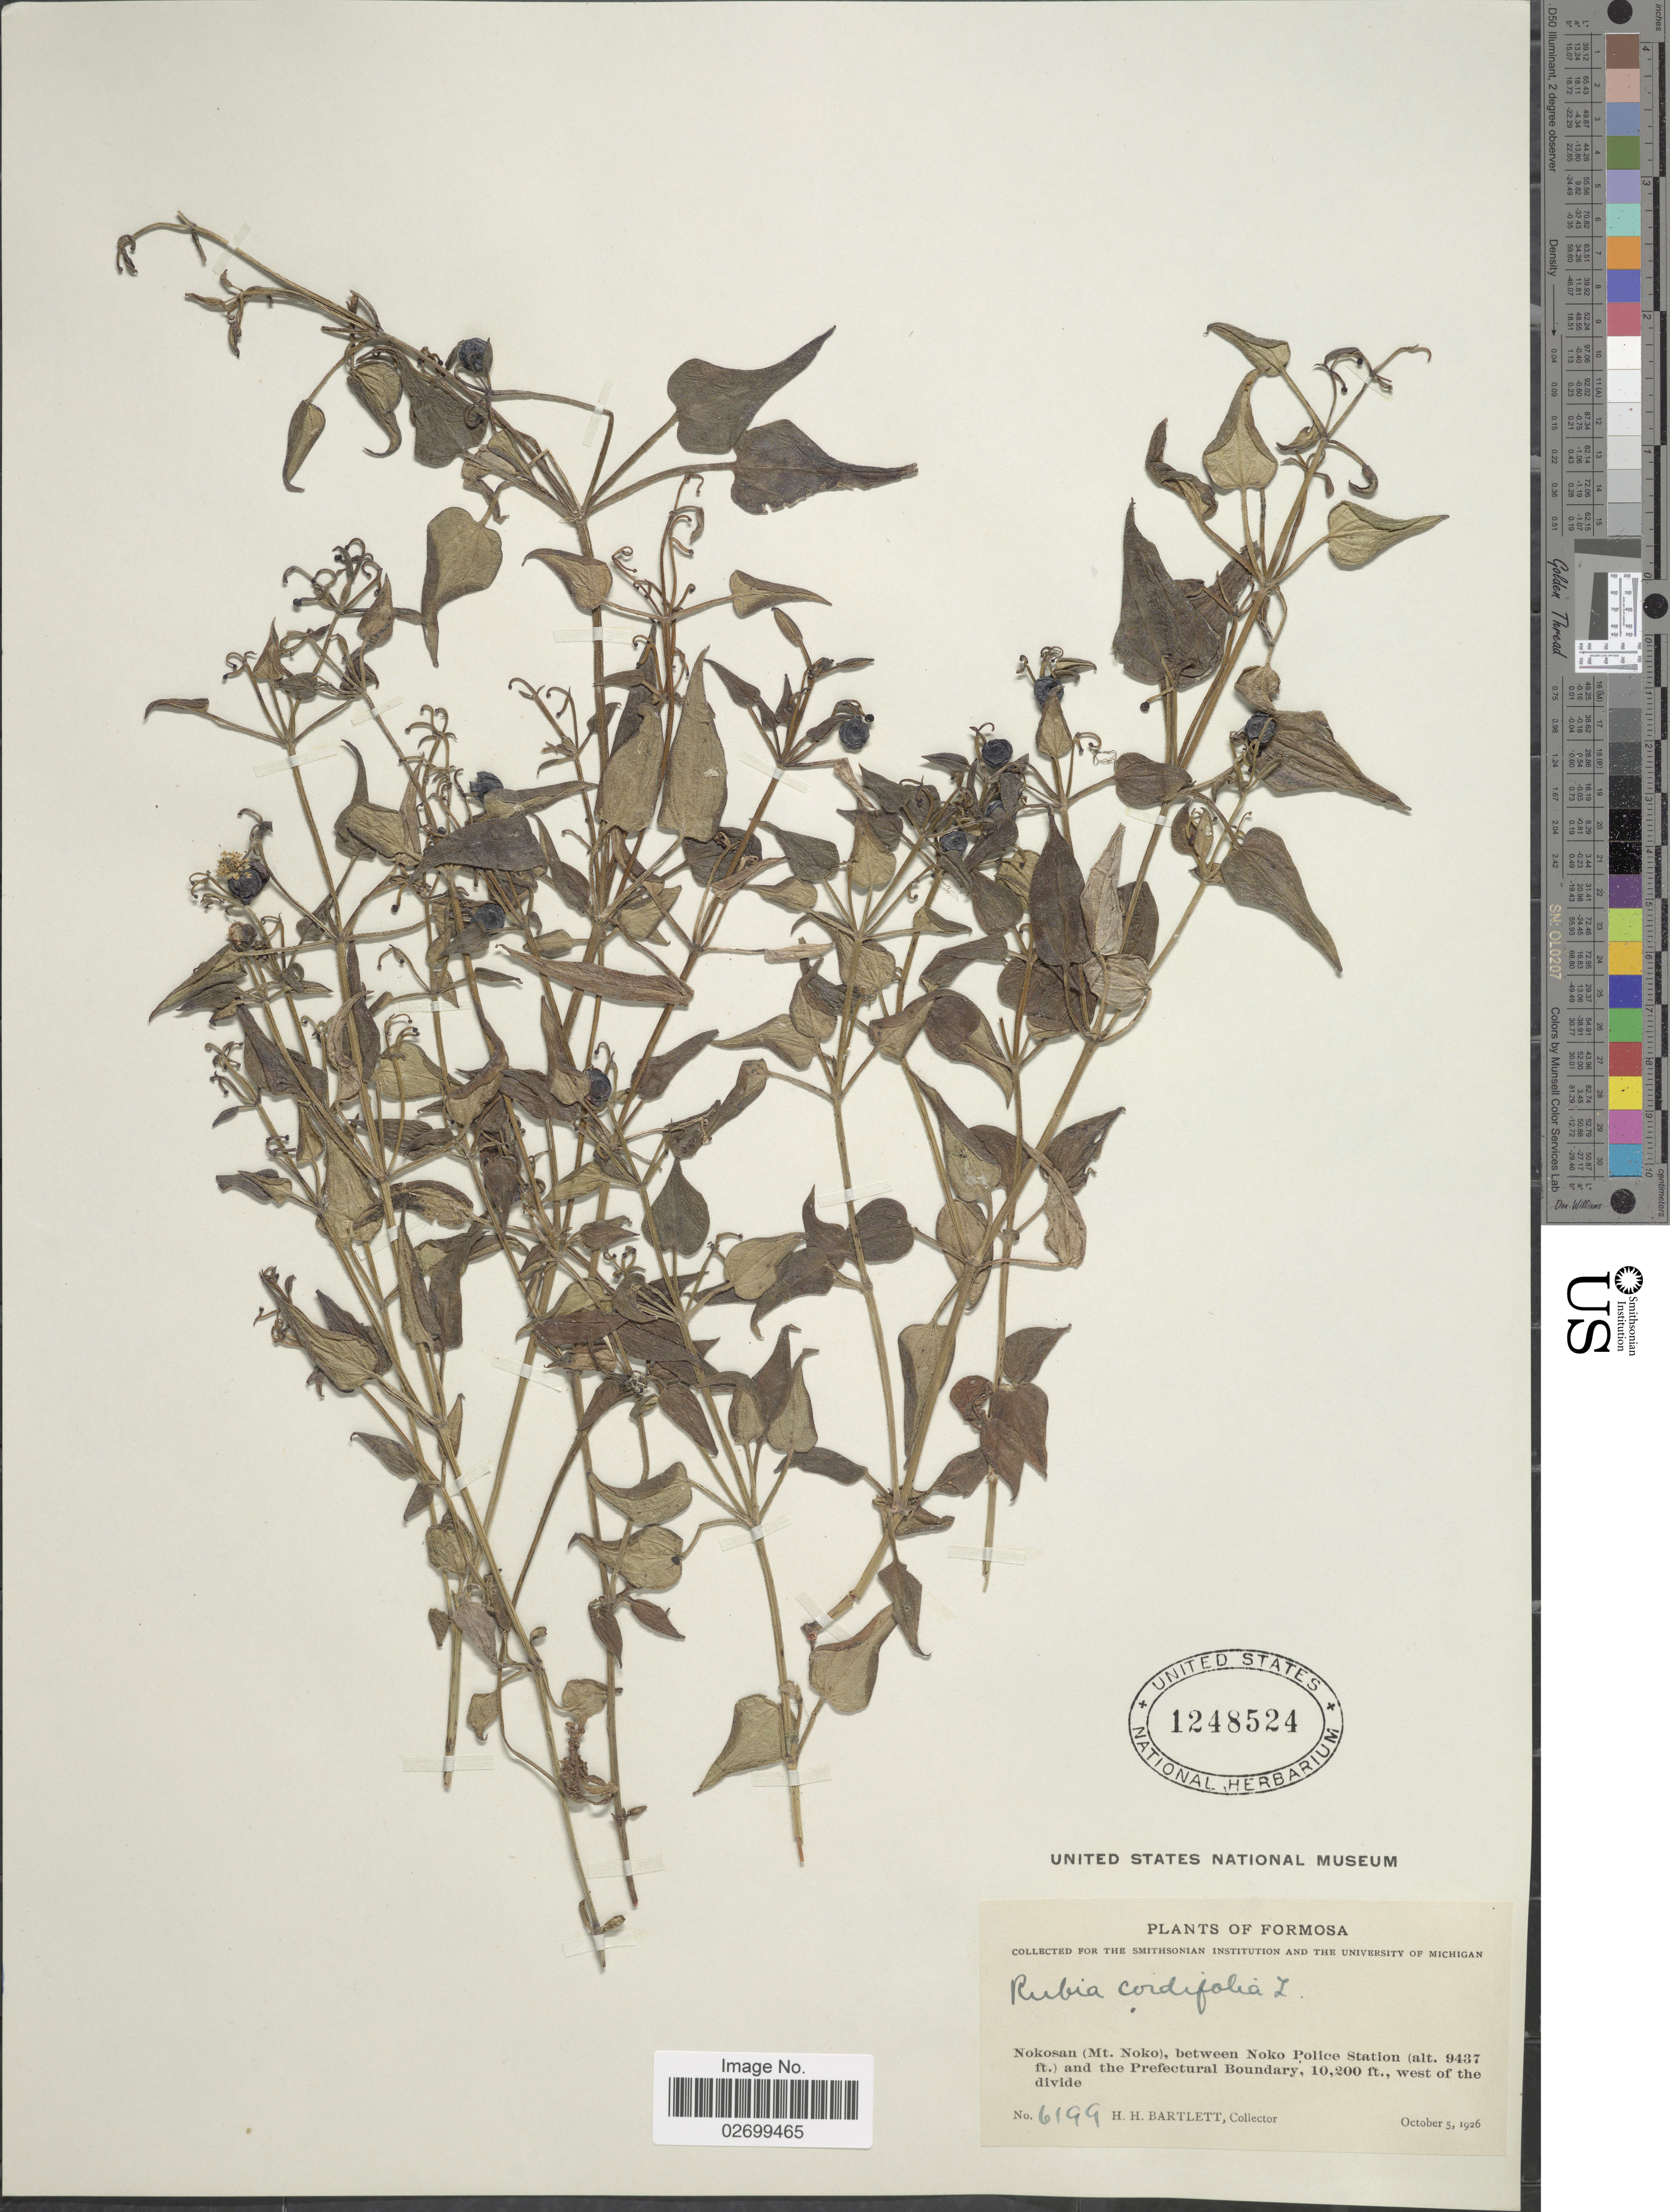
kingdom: Plantae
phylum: Tracheophyta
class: Magnoliopsida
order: Gentianales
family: Rubiaceae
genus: Rubia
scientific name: Rubia cordifolia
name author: L.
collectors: H. H. Bartlett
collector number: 6199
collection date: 1926-10-05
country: Taiwan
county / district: Hualien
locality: Formosa, Nokosan (Mt. Noko), between Noko Police Station and the Prefectural Boundary, west of the divide.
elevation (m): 2876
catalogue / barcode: US 1248524